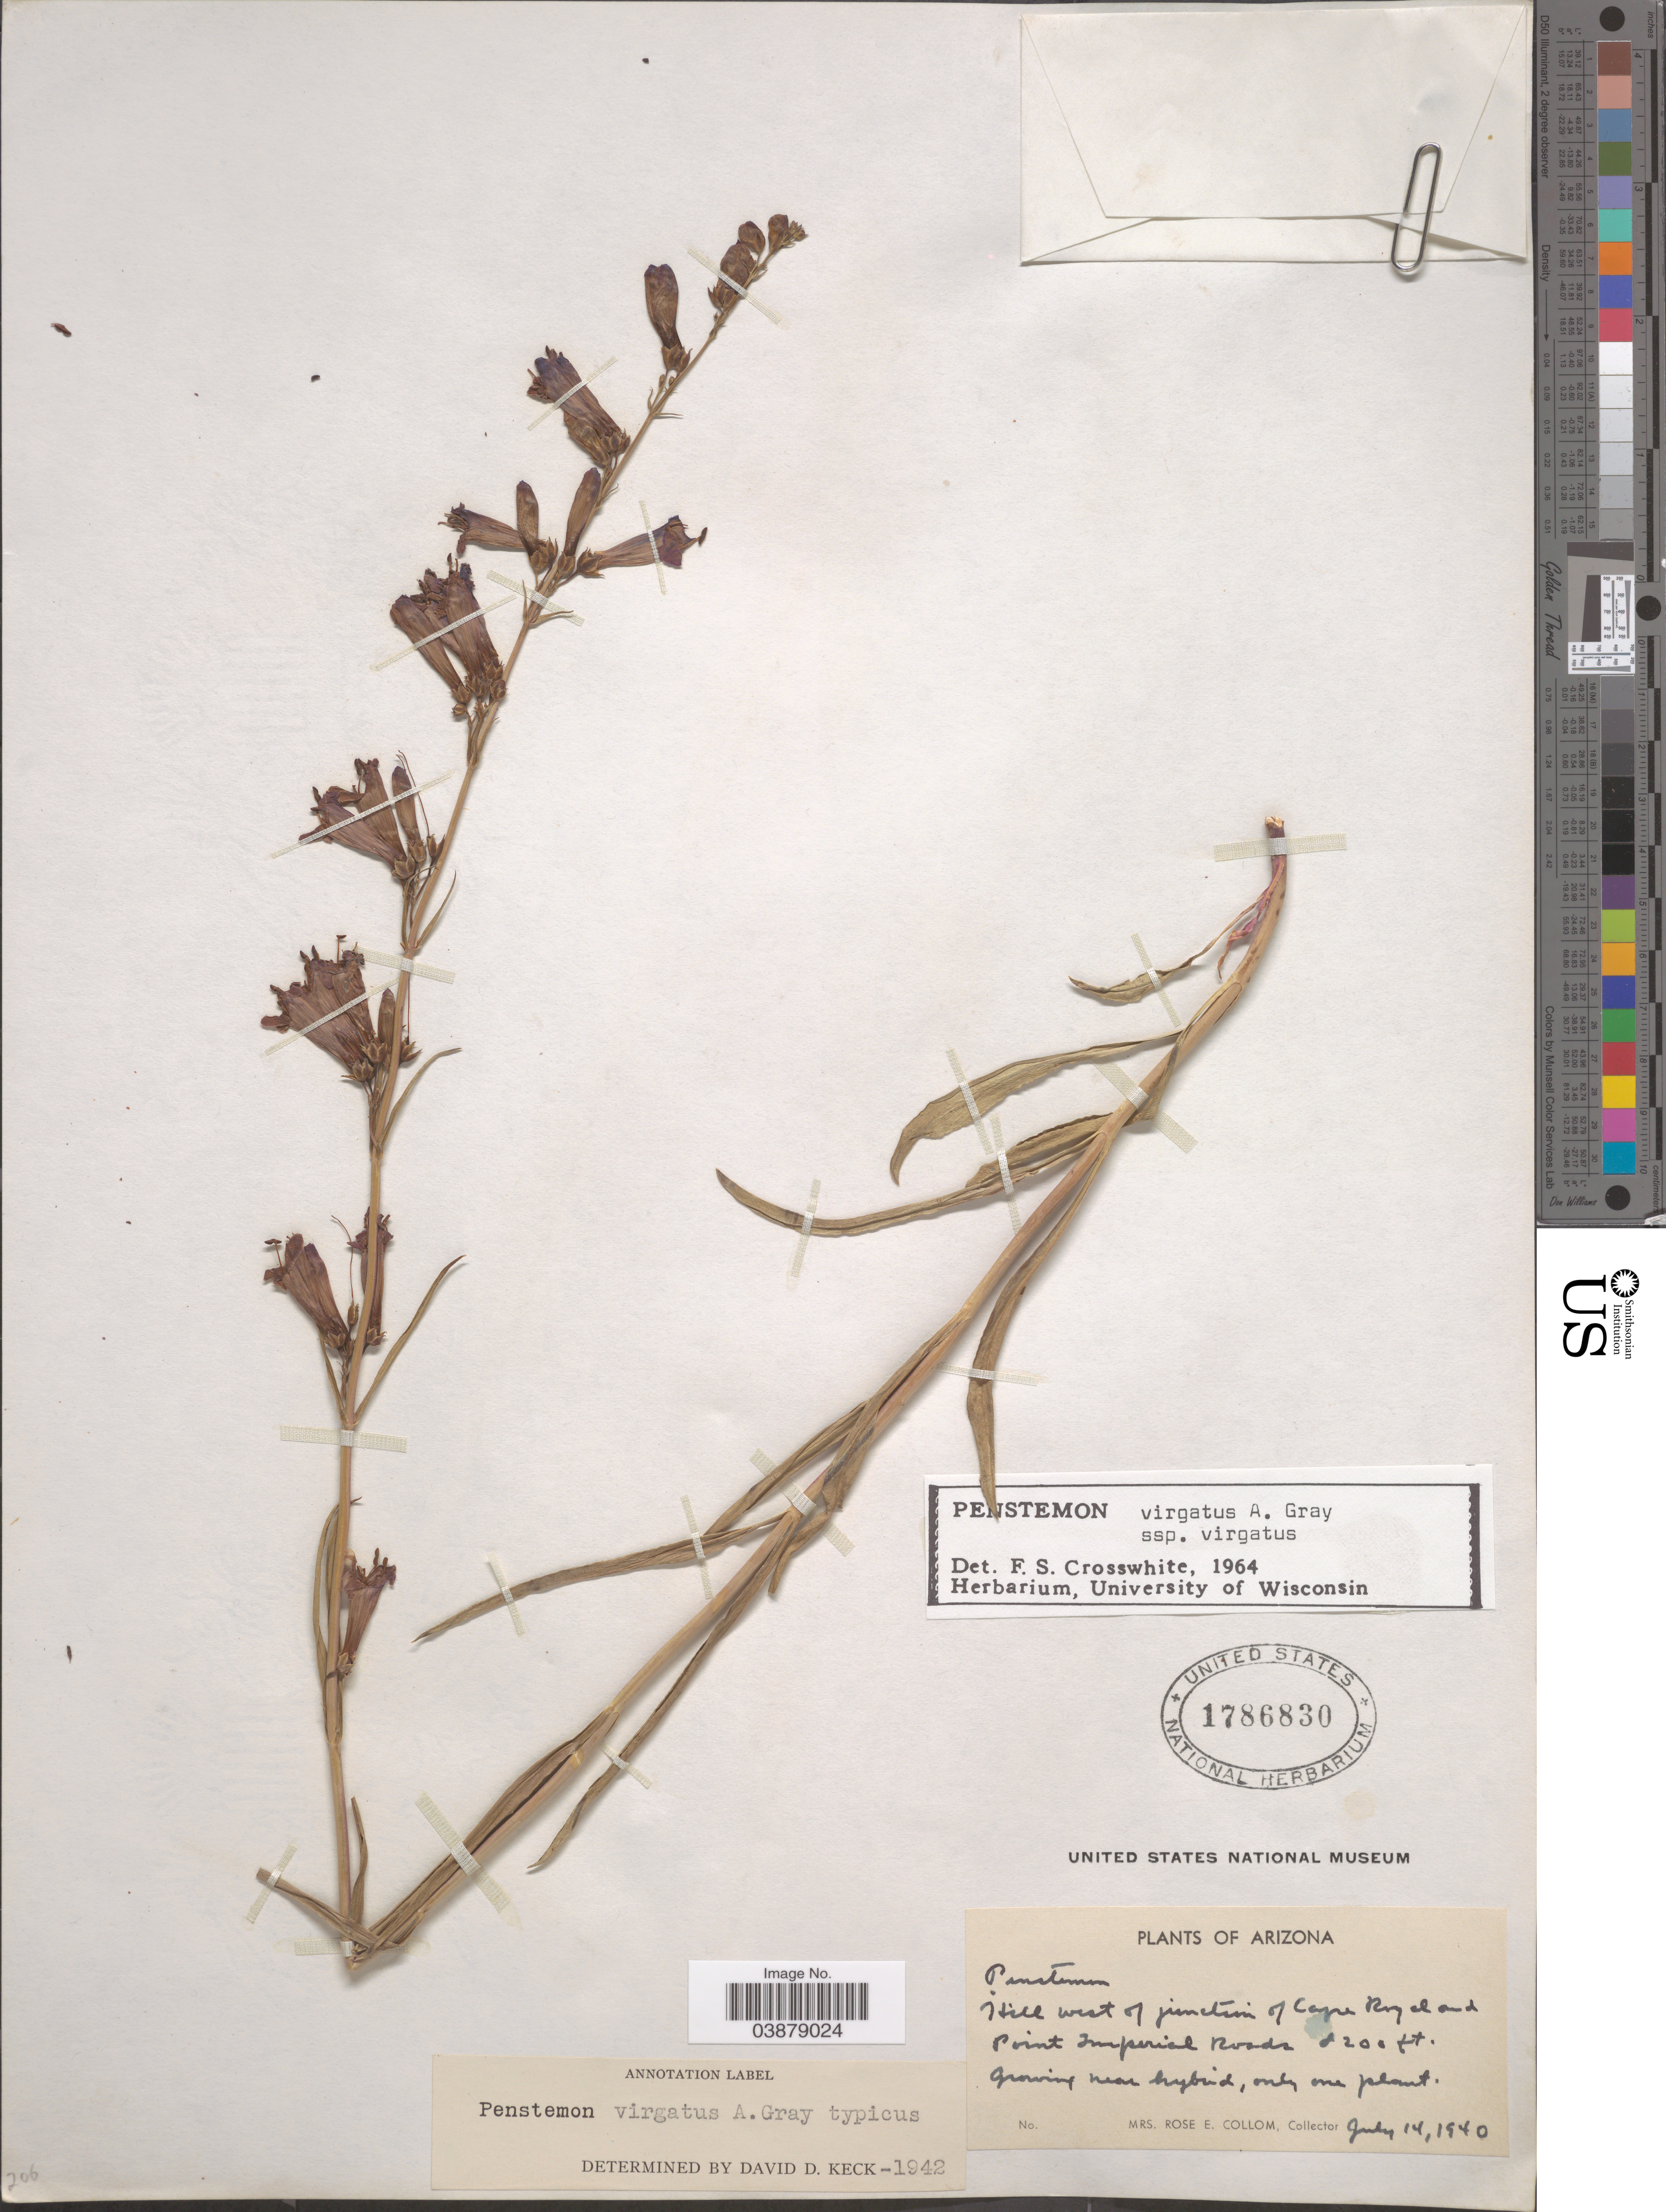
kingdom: Plantae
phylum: Tracheophyta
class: Magnoliopsida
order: Lamiales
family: Plantaginaceae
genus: Penstemon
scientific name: Penstemon virgatus subsp. virgatus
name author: A. Gray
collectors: R. E. Collom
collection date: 1940-07-14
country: United States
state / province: Arizona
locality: Hill west of junction of Cape Royal and Point Imperial Roads.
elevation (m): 2499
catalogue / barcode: US 1786830